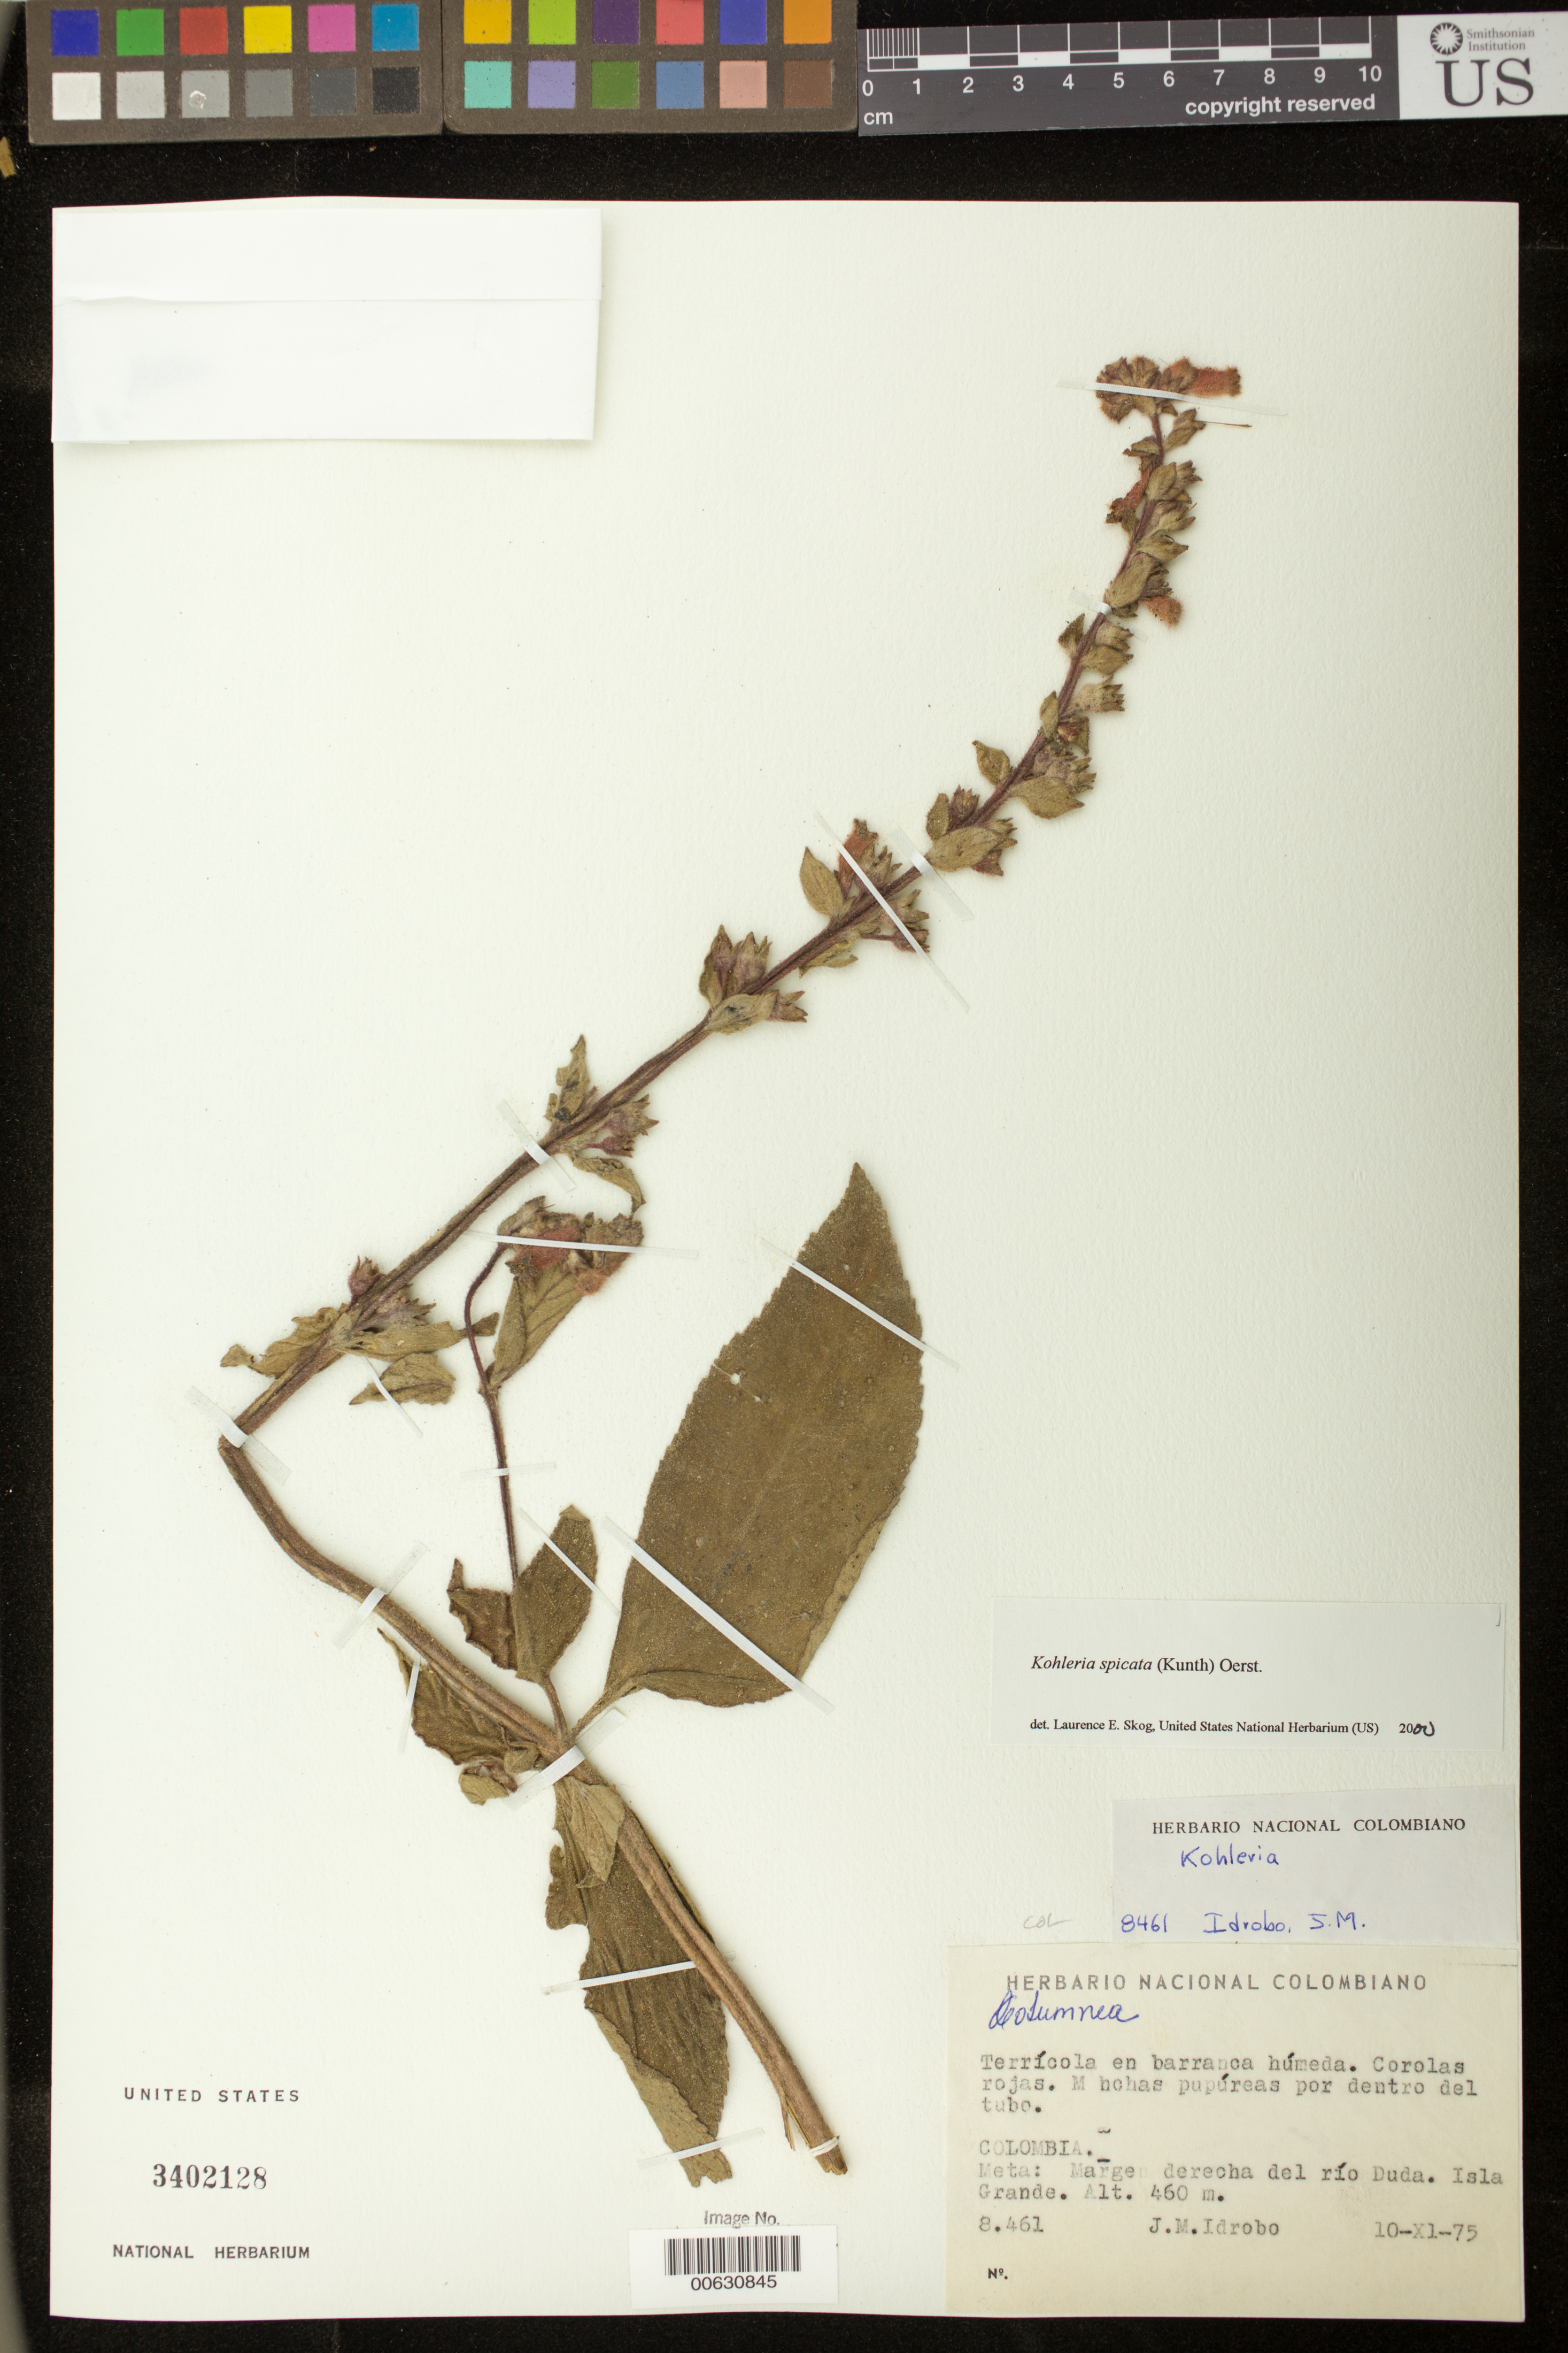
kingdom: Plantae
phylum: Tracheophyta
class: Magnoliopsida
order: Lamiales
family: Gesneriaceae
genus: Kohleria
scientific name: Kohleria spicata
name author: (Kunth) Oerst.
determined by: Skog, Laurence E.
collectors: J. M. Idrobo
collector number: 8461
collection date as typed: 10 Nov 1975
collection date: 1975-11-10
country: Colombia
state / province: Meta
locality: Margen derecha del río Duda, Isla Grande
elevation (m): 460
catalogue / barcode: US 3402128